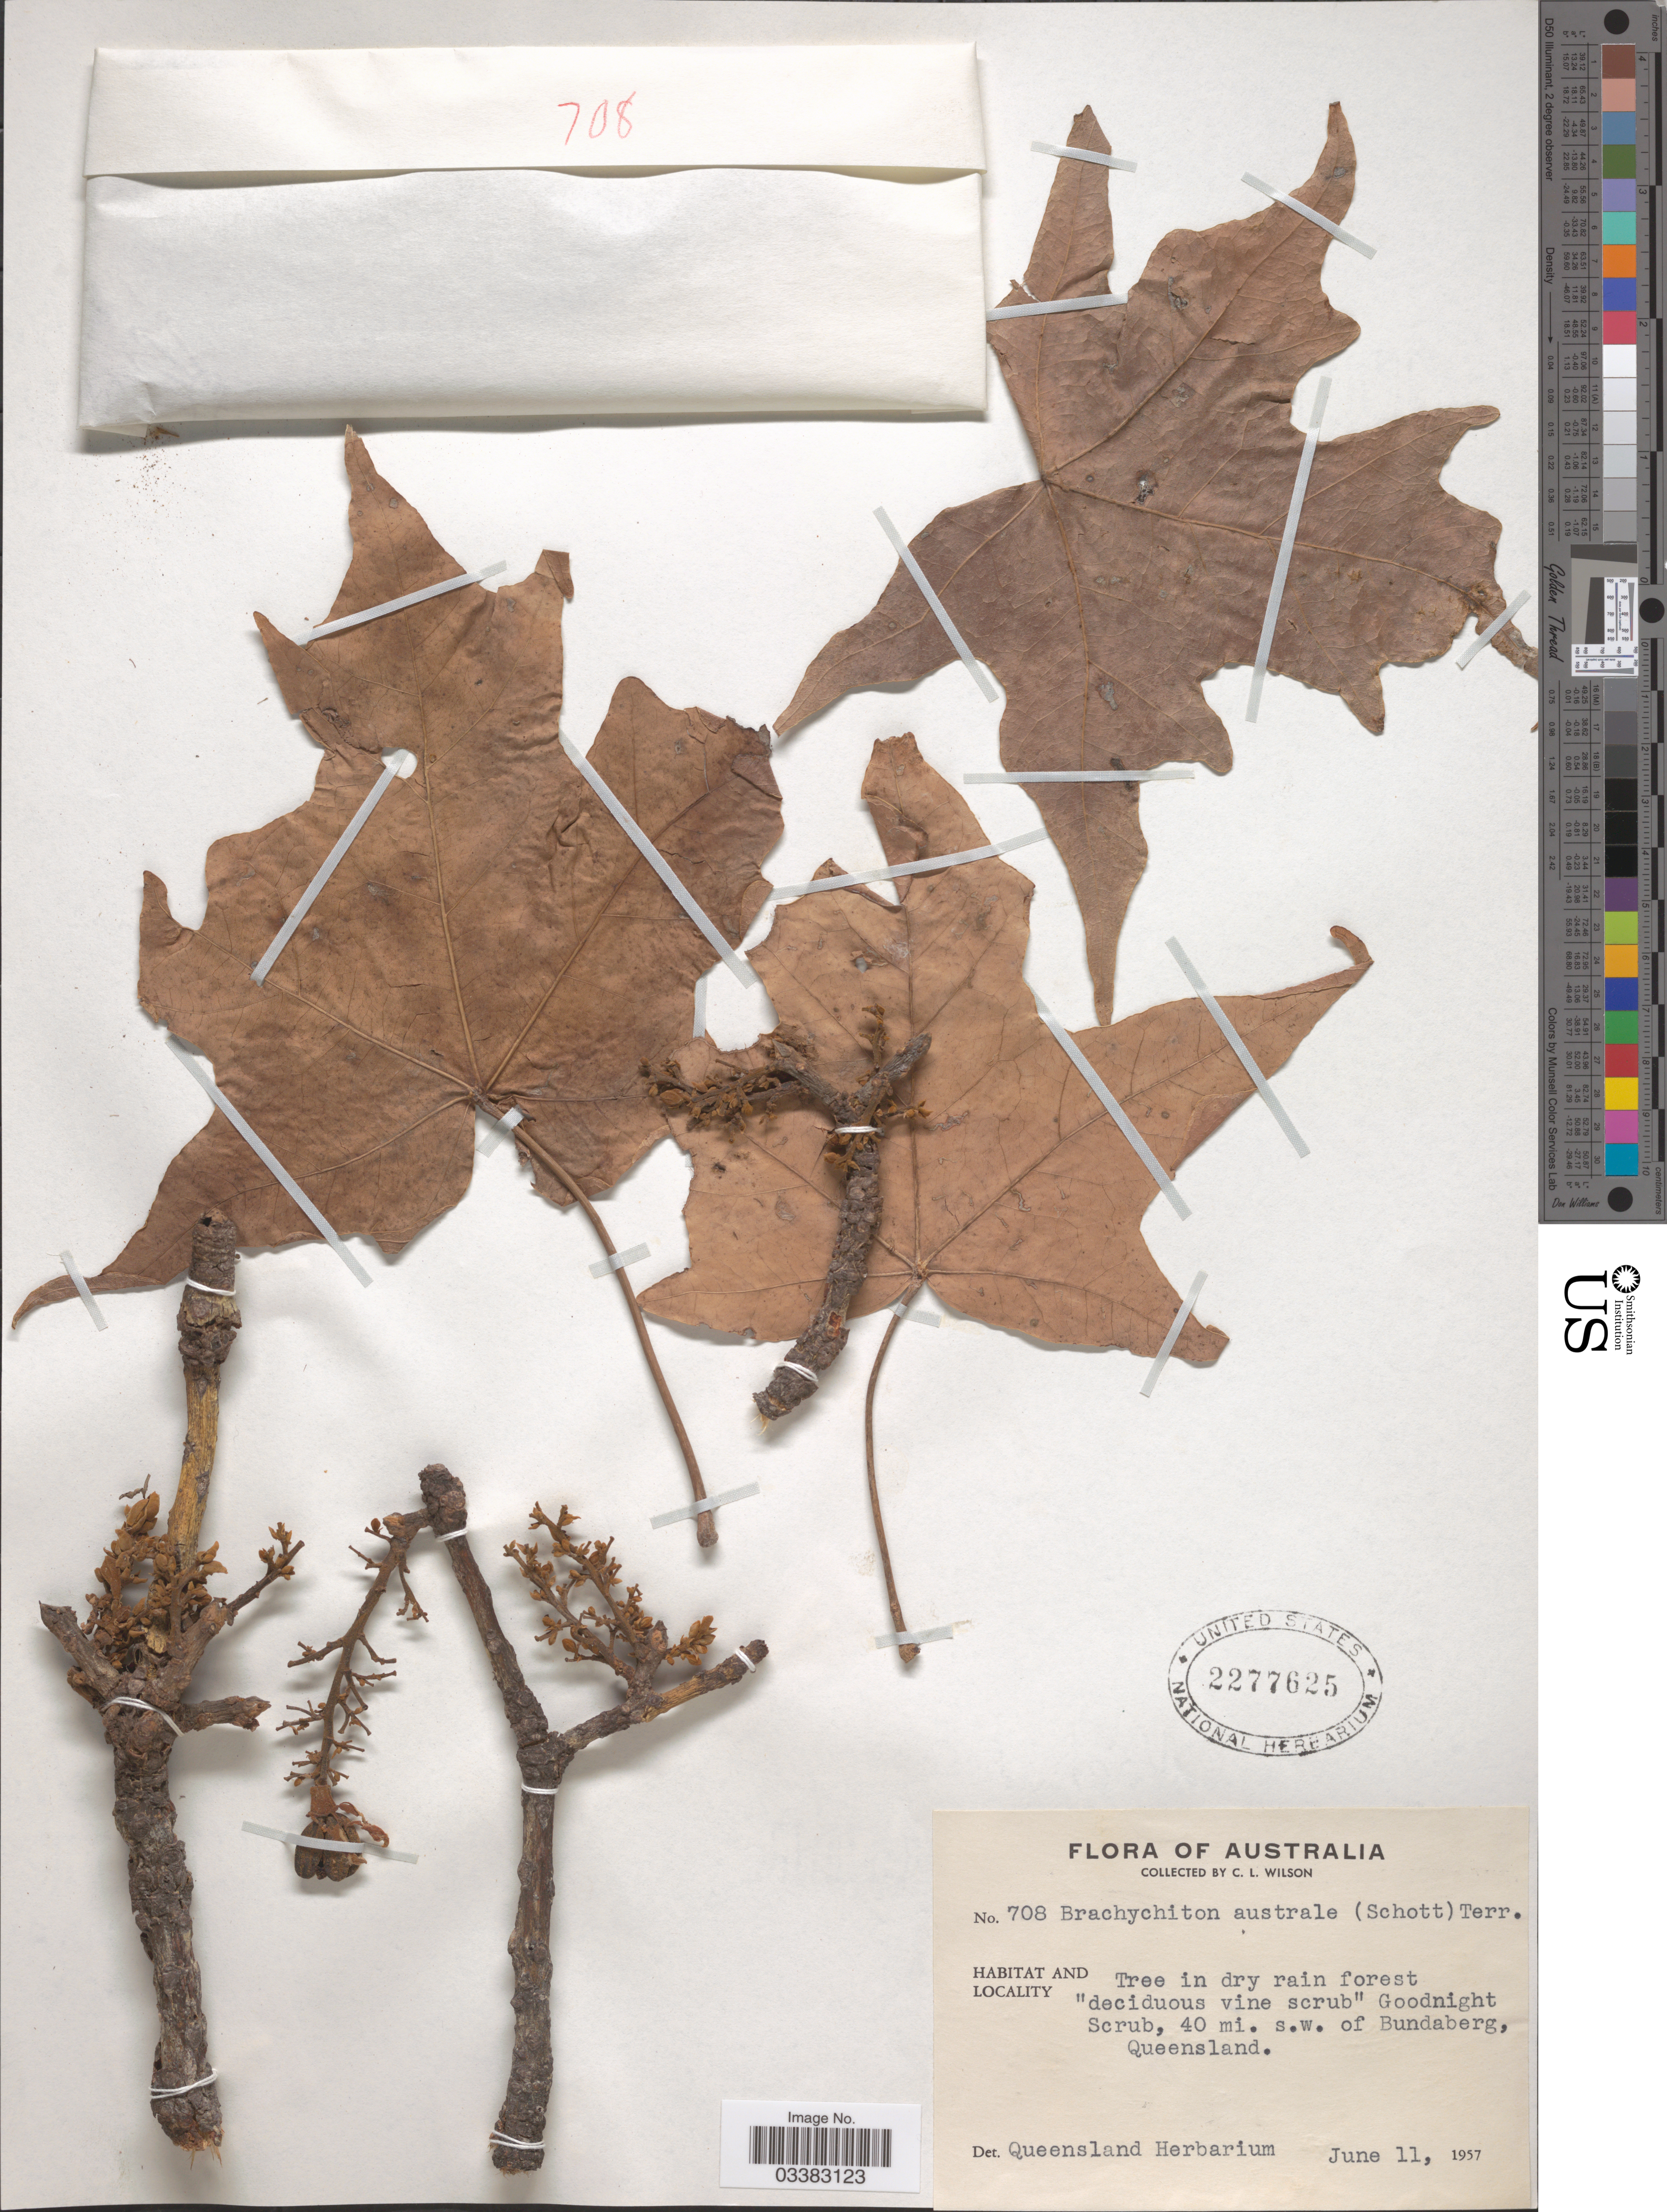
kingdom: Plantae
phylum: Tracheophyta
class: Magnoliopsida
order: Malvales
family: Malvaceae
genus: Brachychiton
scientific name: Brachychiton australis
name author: (Schott & Endl.) A. Terracc.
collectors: C. L. Wilson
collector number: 708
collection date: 1957-06-11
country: Australia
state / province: Queensland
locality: Goodnight Scrub, 40 mi. s.w. of Bundaberg, Queensland.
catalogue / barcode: US 2277625